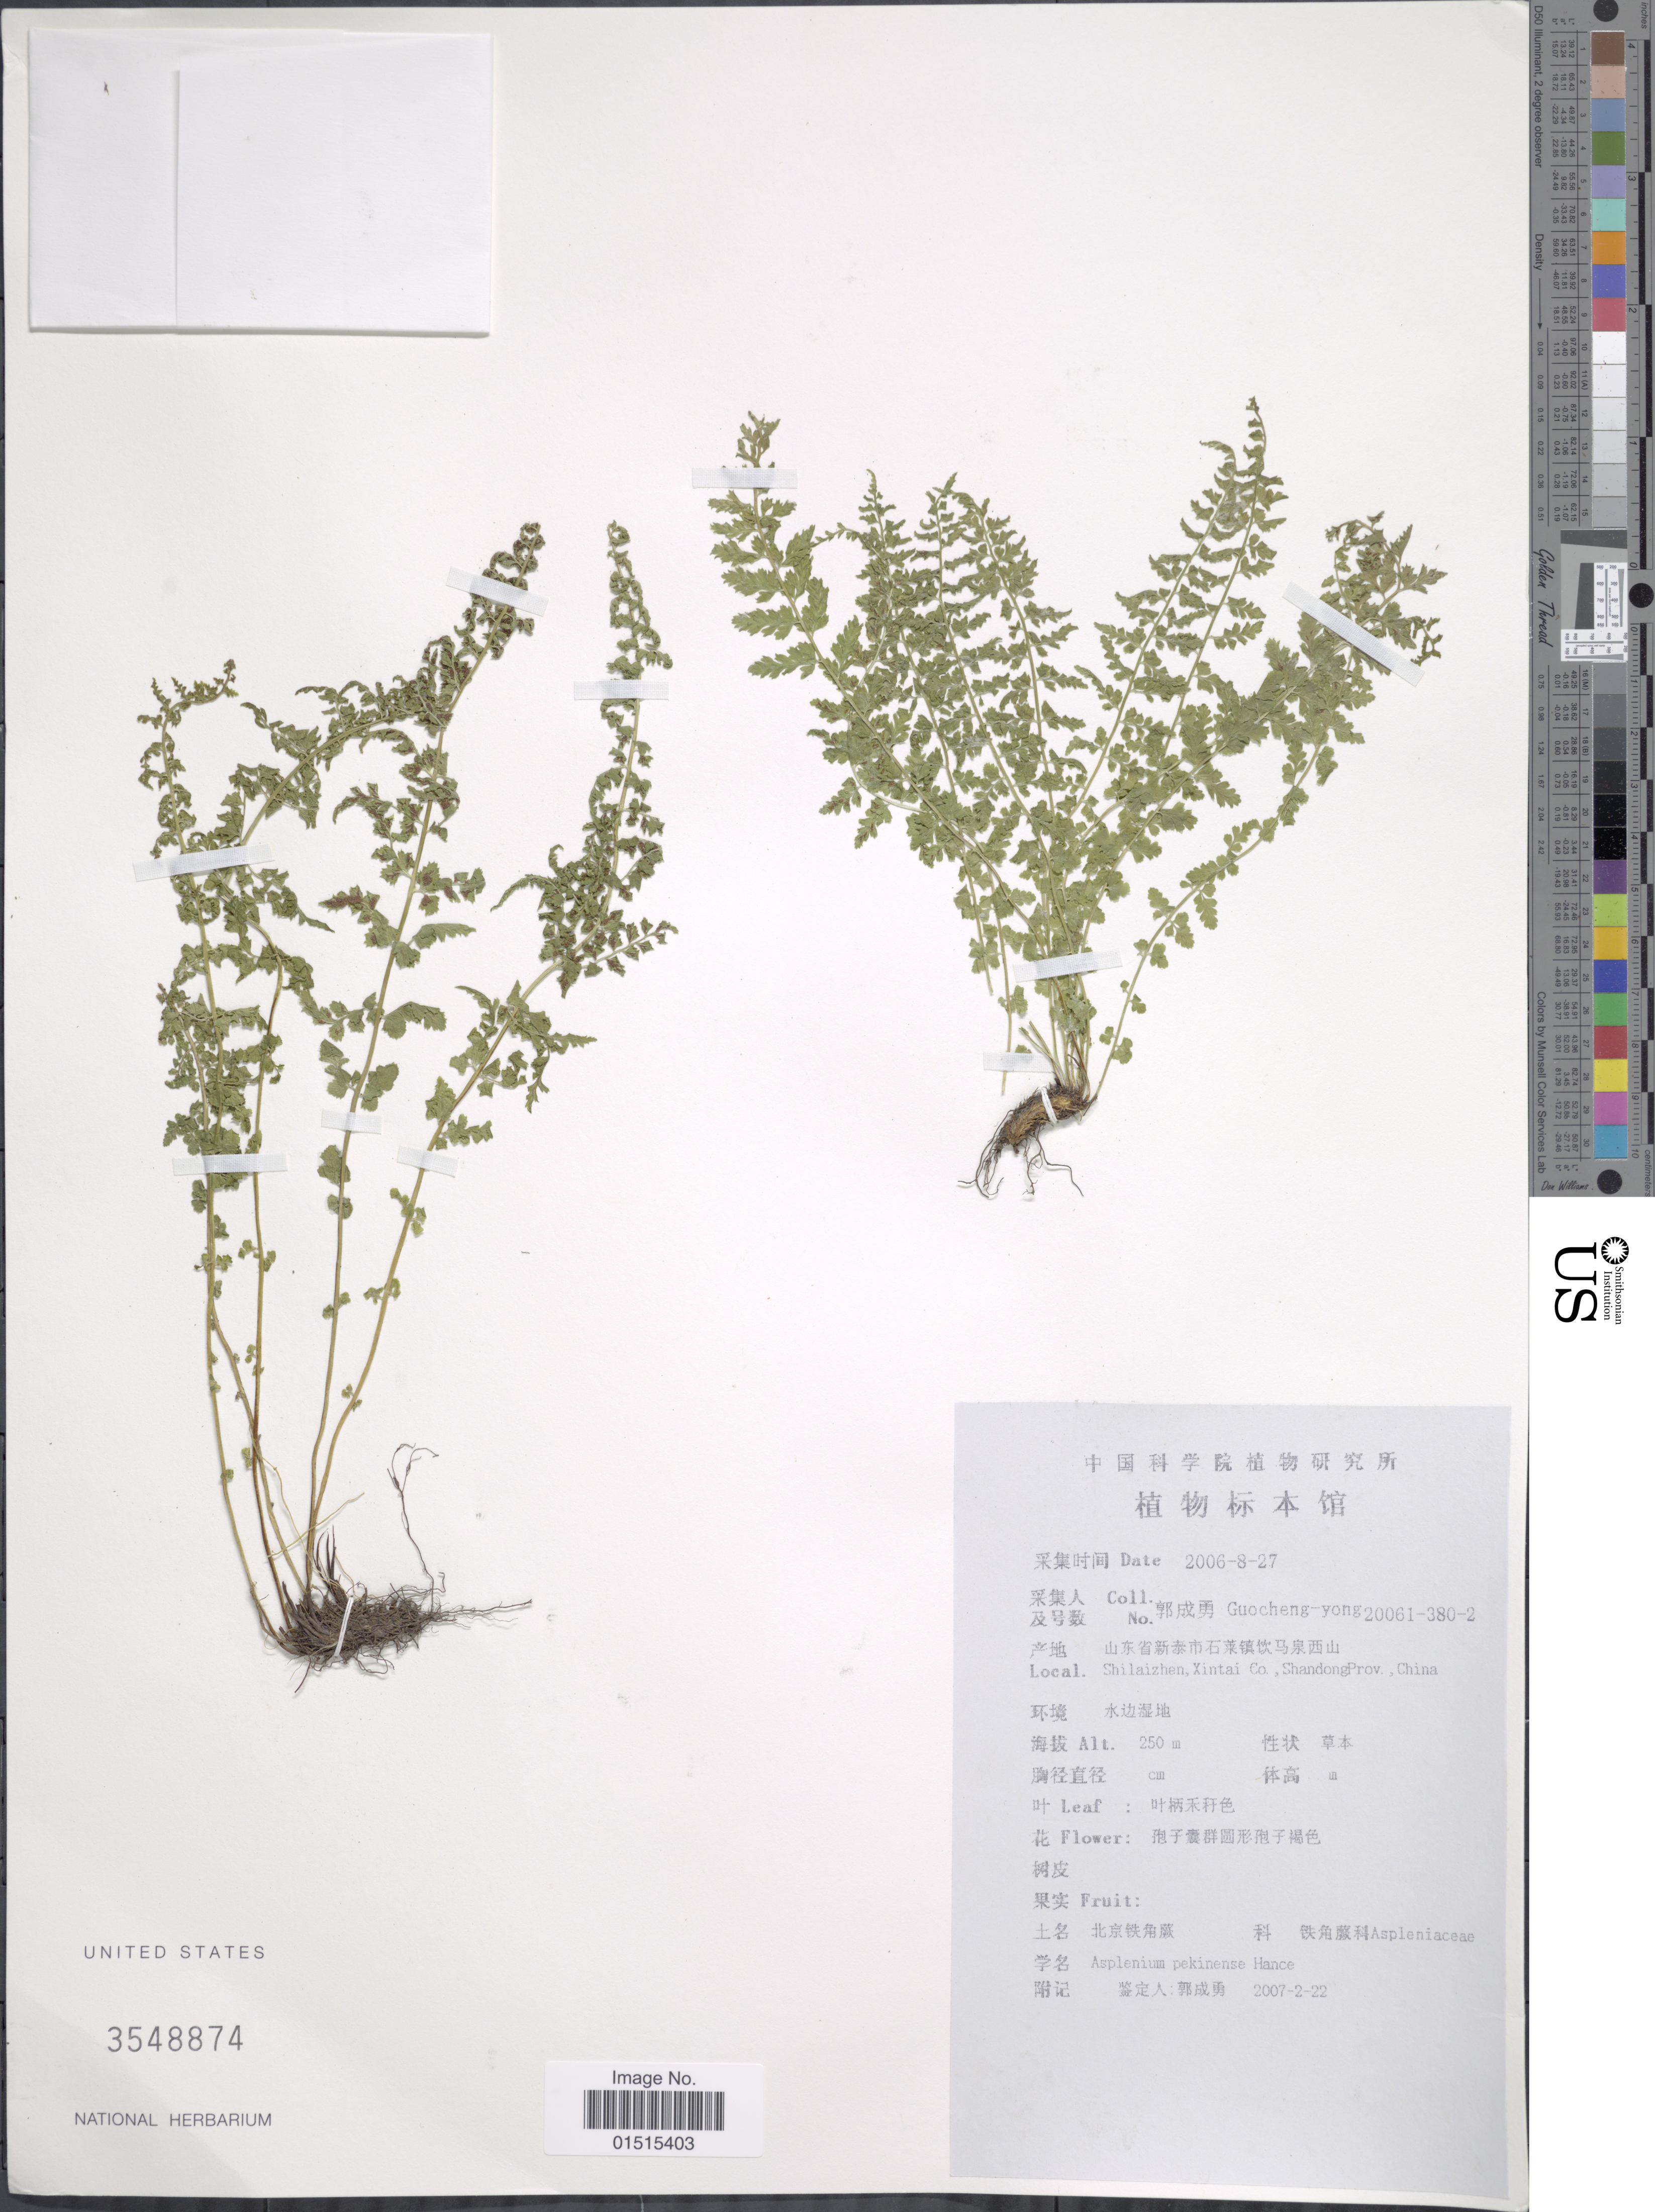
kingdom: Plantae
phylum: Tracheophyta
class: Polypodiopsida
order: Polypodiales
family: Aspleniaceae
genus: Asplenium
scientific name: Asplenium pekinense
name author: Hance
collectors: Goucheng-yong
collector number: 20061-380-2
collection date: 2006-08-27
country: China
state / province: Shandong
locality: Shilaizhen, Xintai Co.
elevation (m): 250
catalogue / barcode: US 3548874